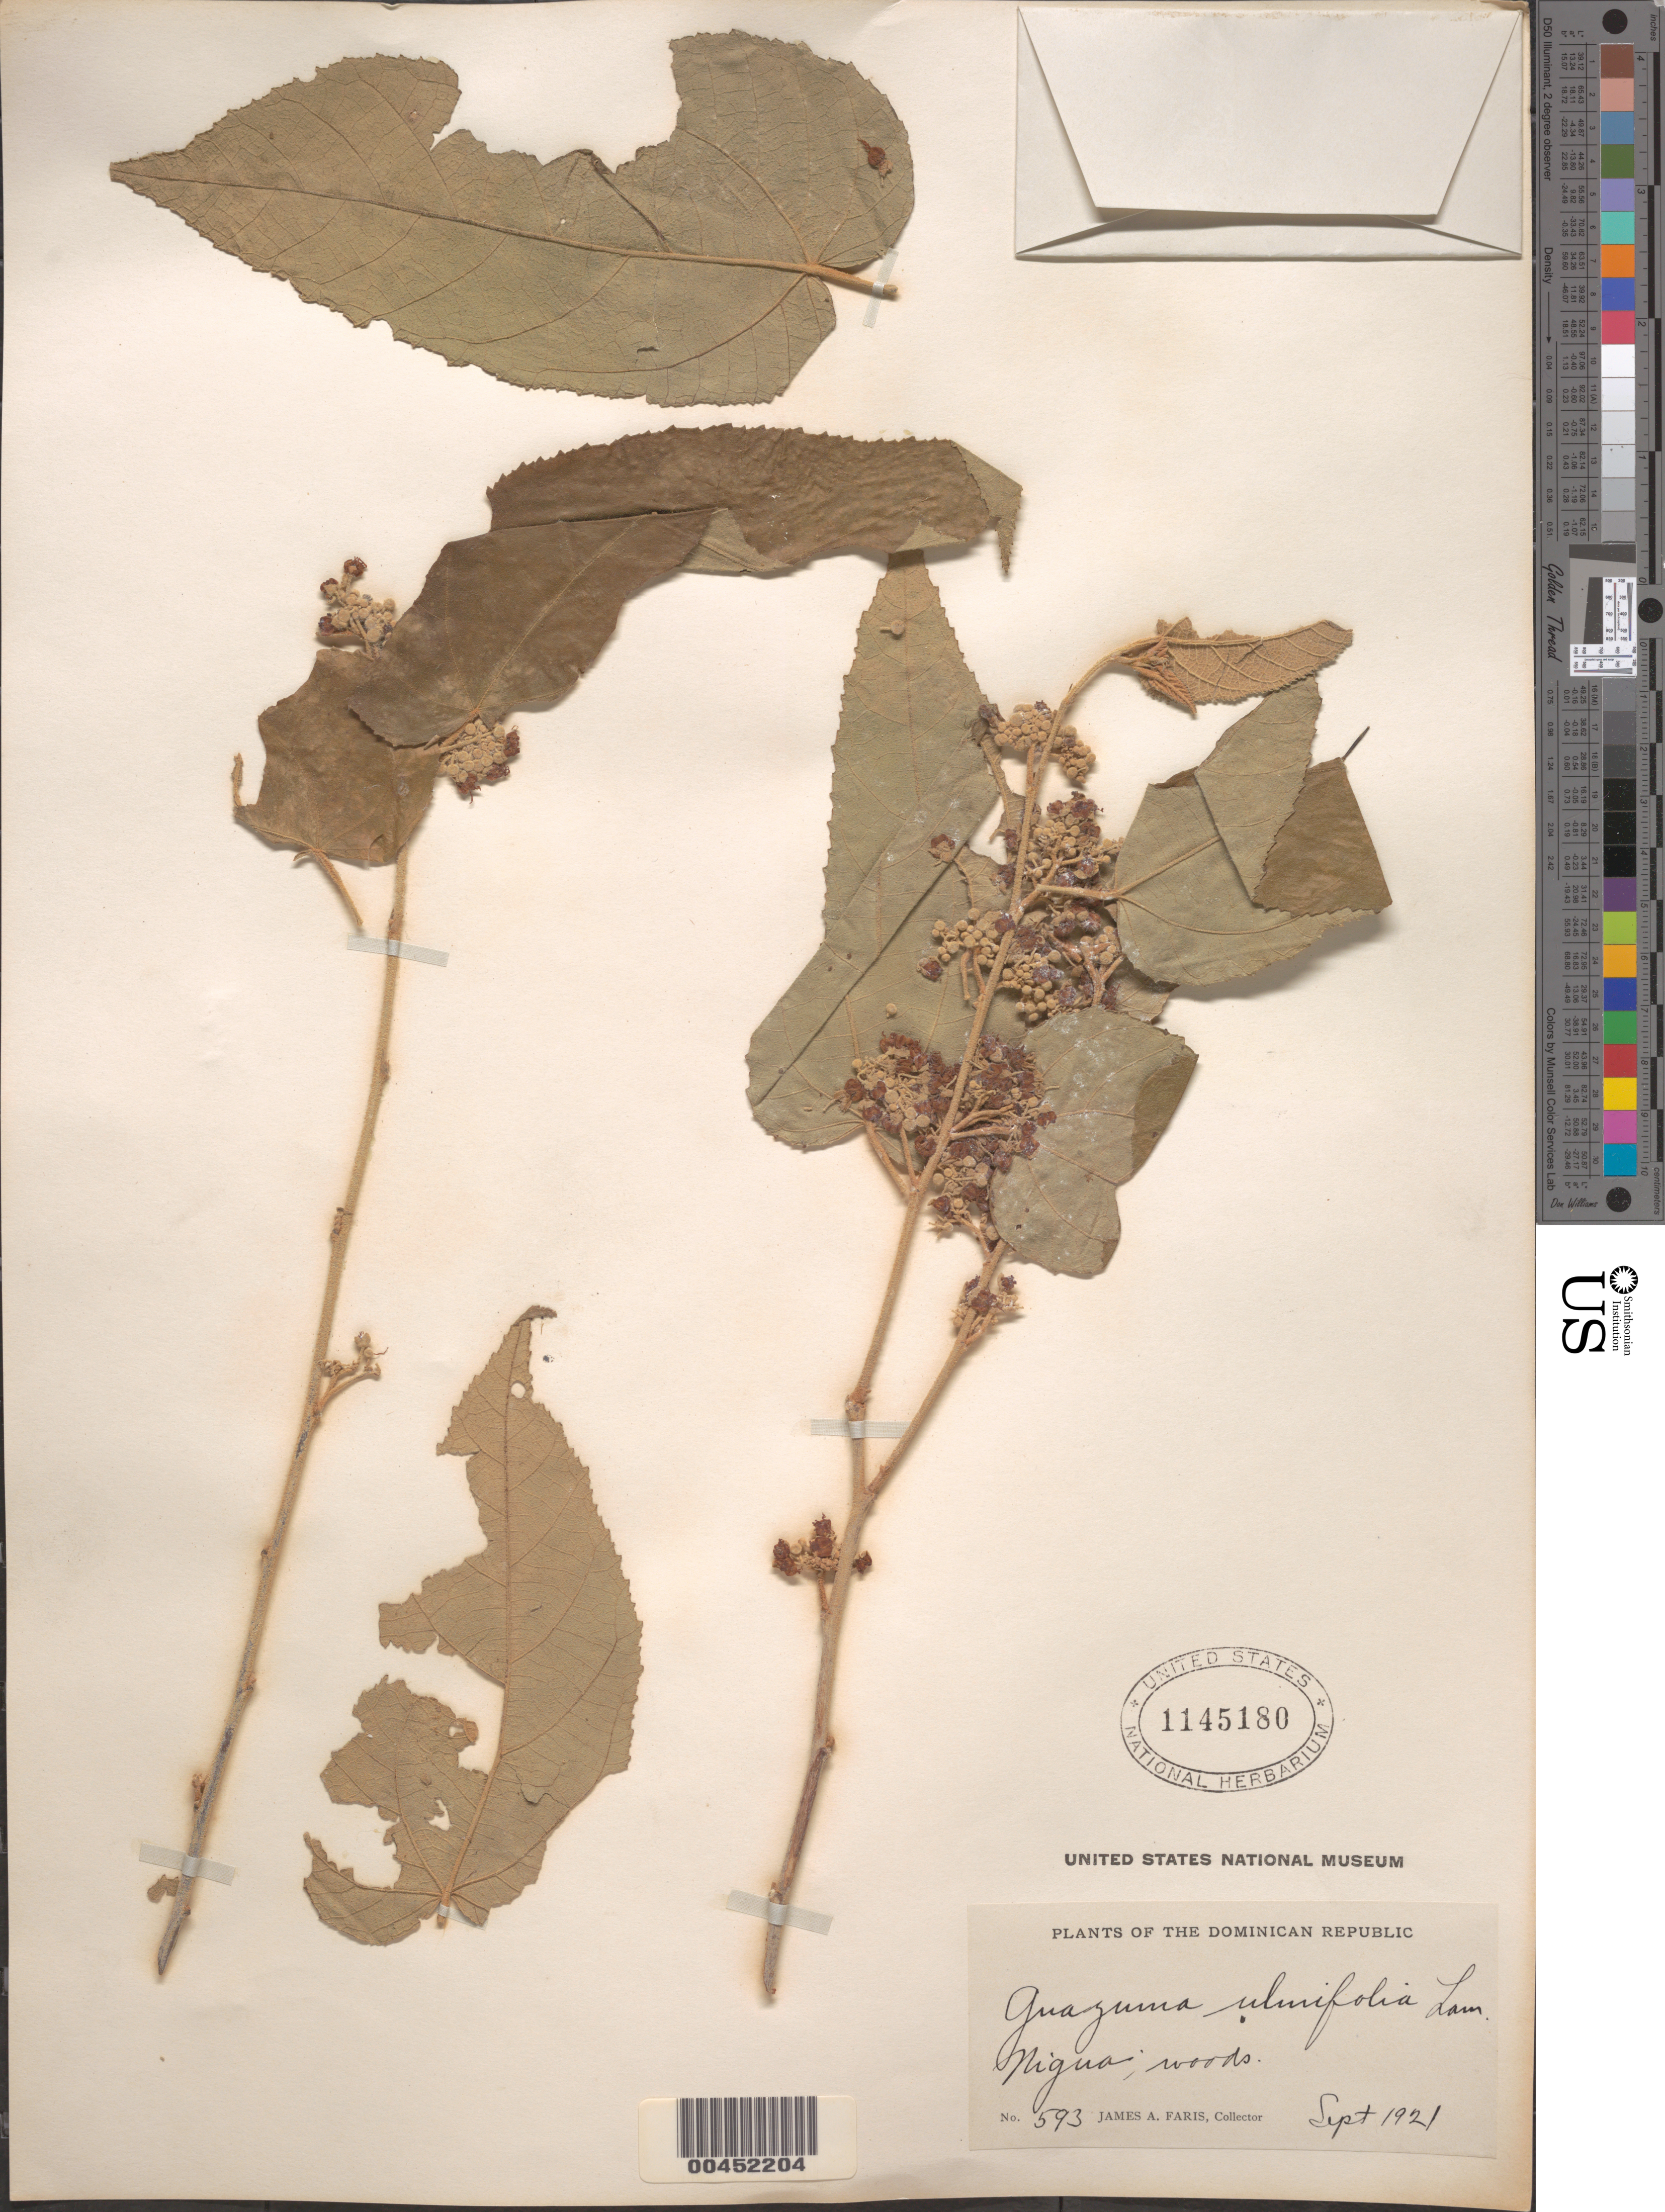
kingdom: Plantae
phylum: Tracheophyta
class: Magnoliopsida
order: Malvales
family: Malvaceae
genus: Guazuma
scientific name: Guazuma ulmifolia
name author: Lam.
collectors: J. Faris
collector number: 593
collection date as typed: Sep 1921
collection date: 1921-09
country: Dominican Republic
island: Hispaniola Island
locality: Nigua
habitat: woods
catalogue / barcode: US 1145180